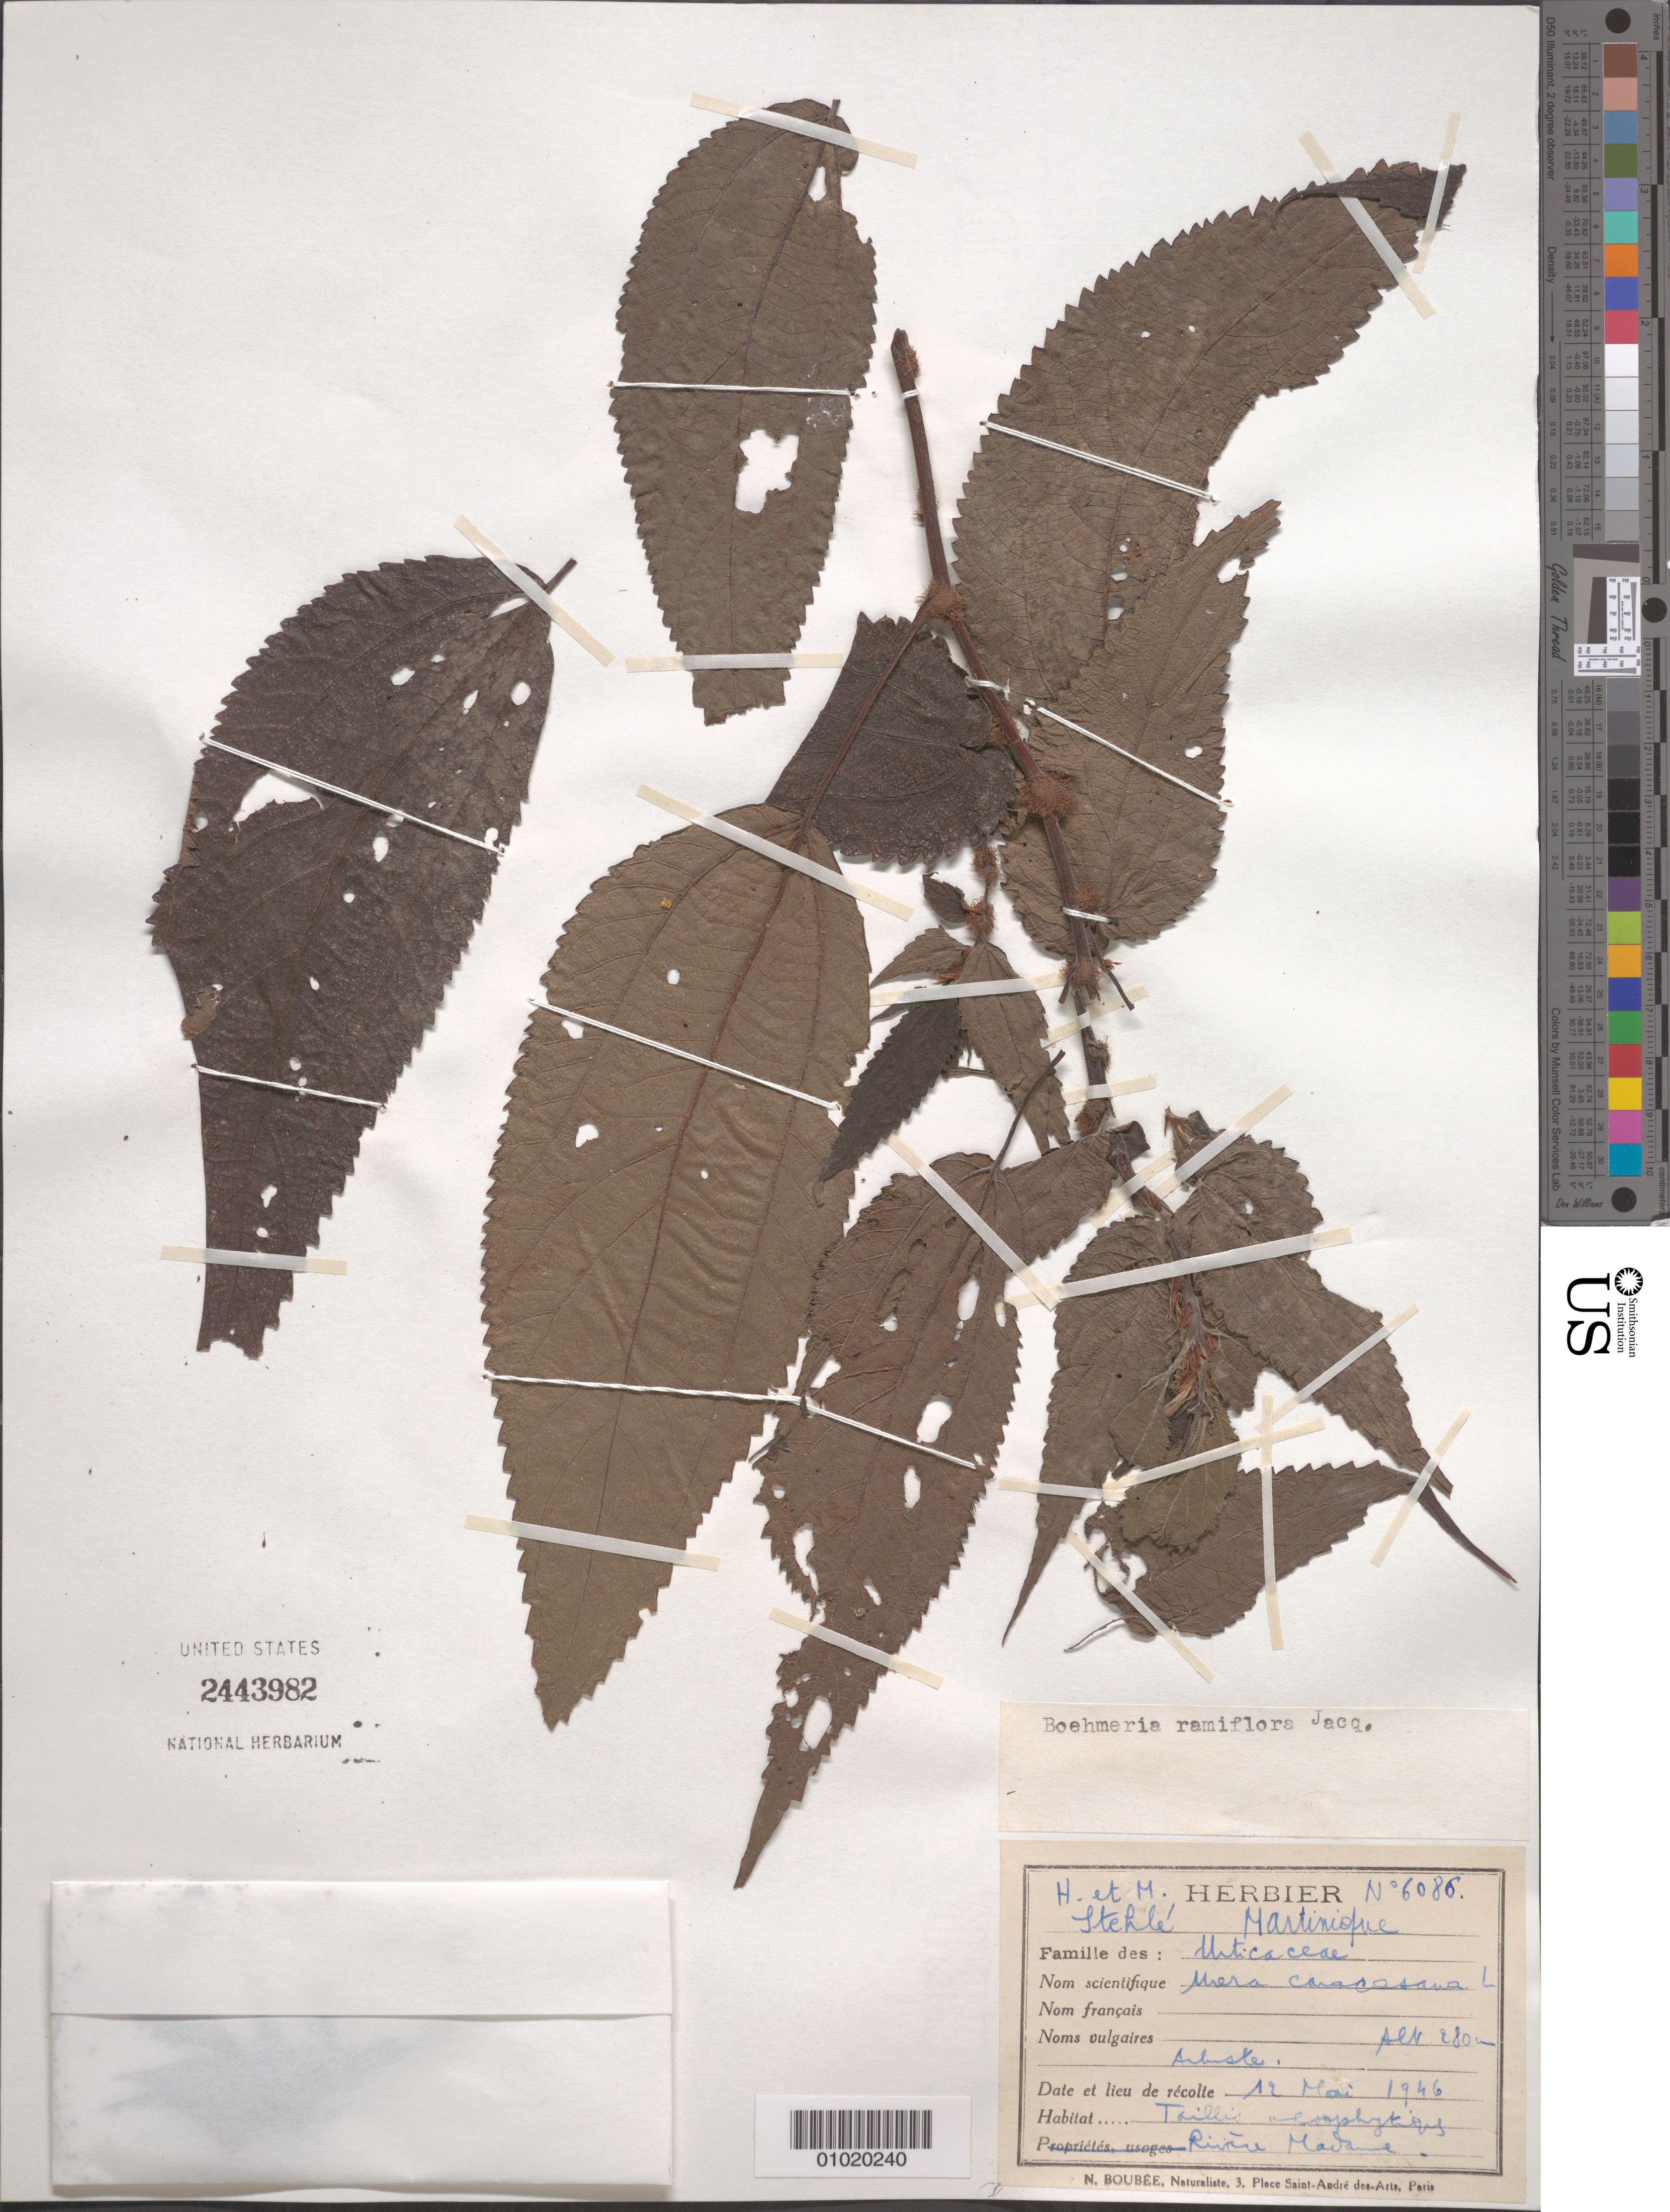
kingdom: Plantae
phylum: Tracheophyta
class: Magnoliopsida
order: Rosales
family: Urticaceae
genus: Boehmeria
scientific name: Boehmeria ramiflora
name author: Jacq.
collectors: H. Stehlé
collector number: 6086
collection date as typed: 19 May 1946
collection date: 1946-05-19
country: Martinique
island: Martinique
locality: Mesophytic. River Madame.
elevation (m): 280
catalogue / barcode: US 2443982